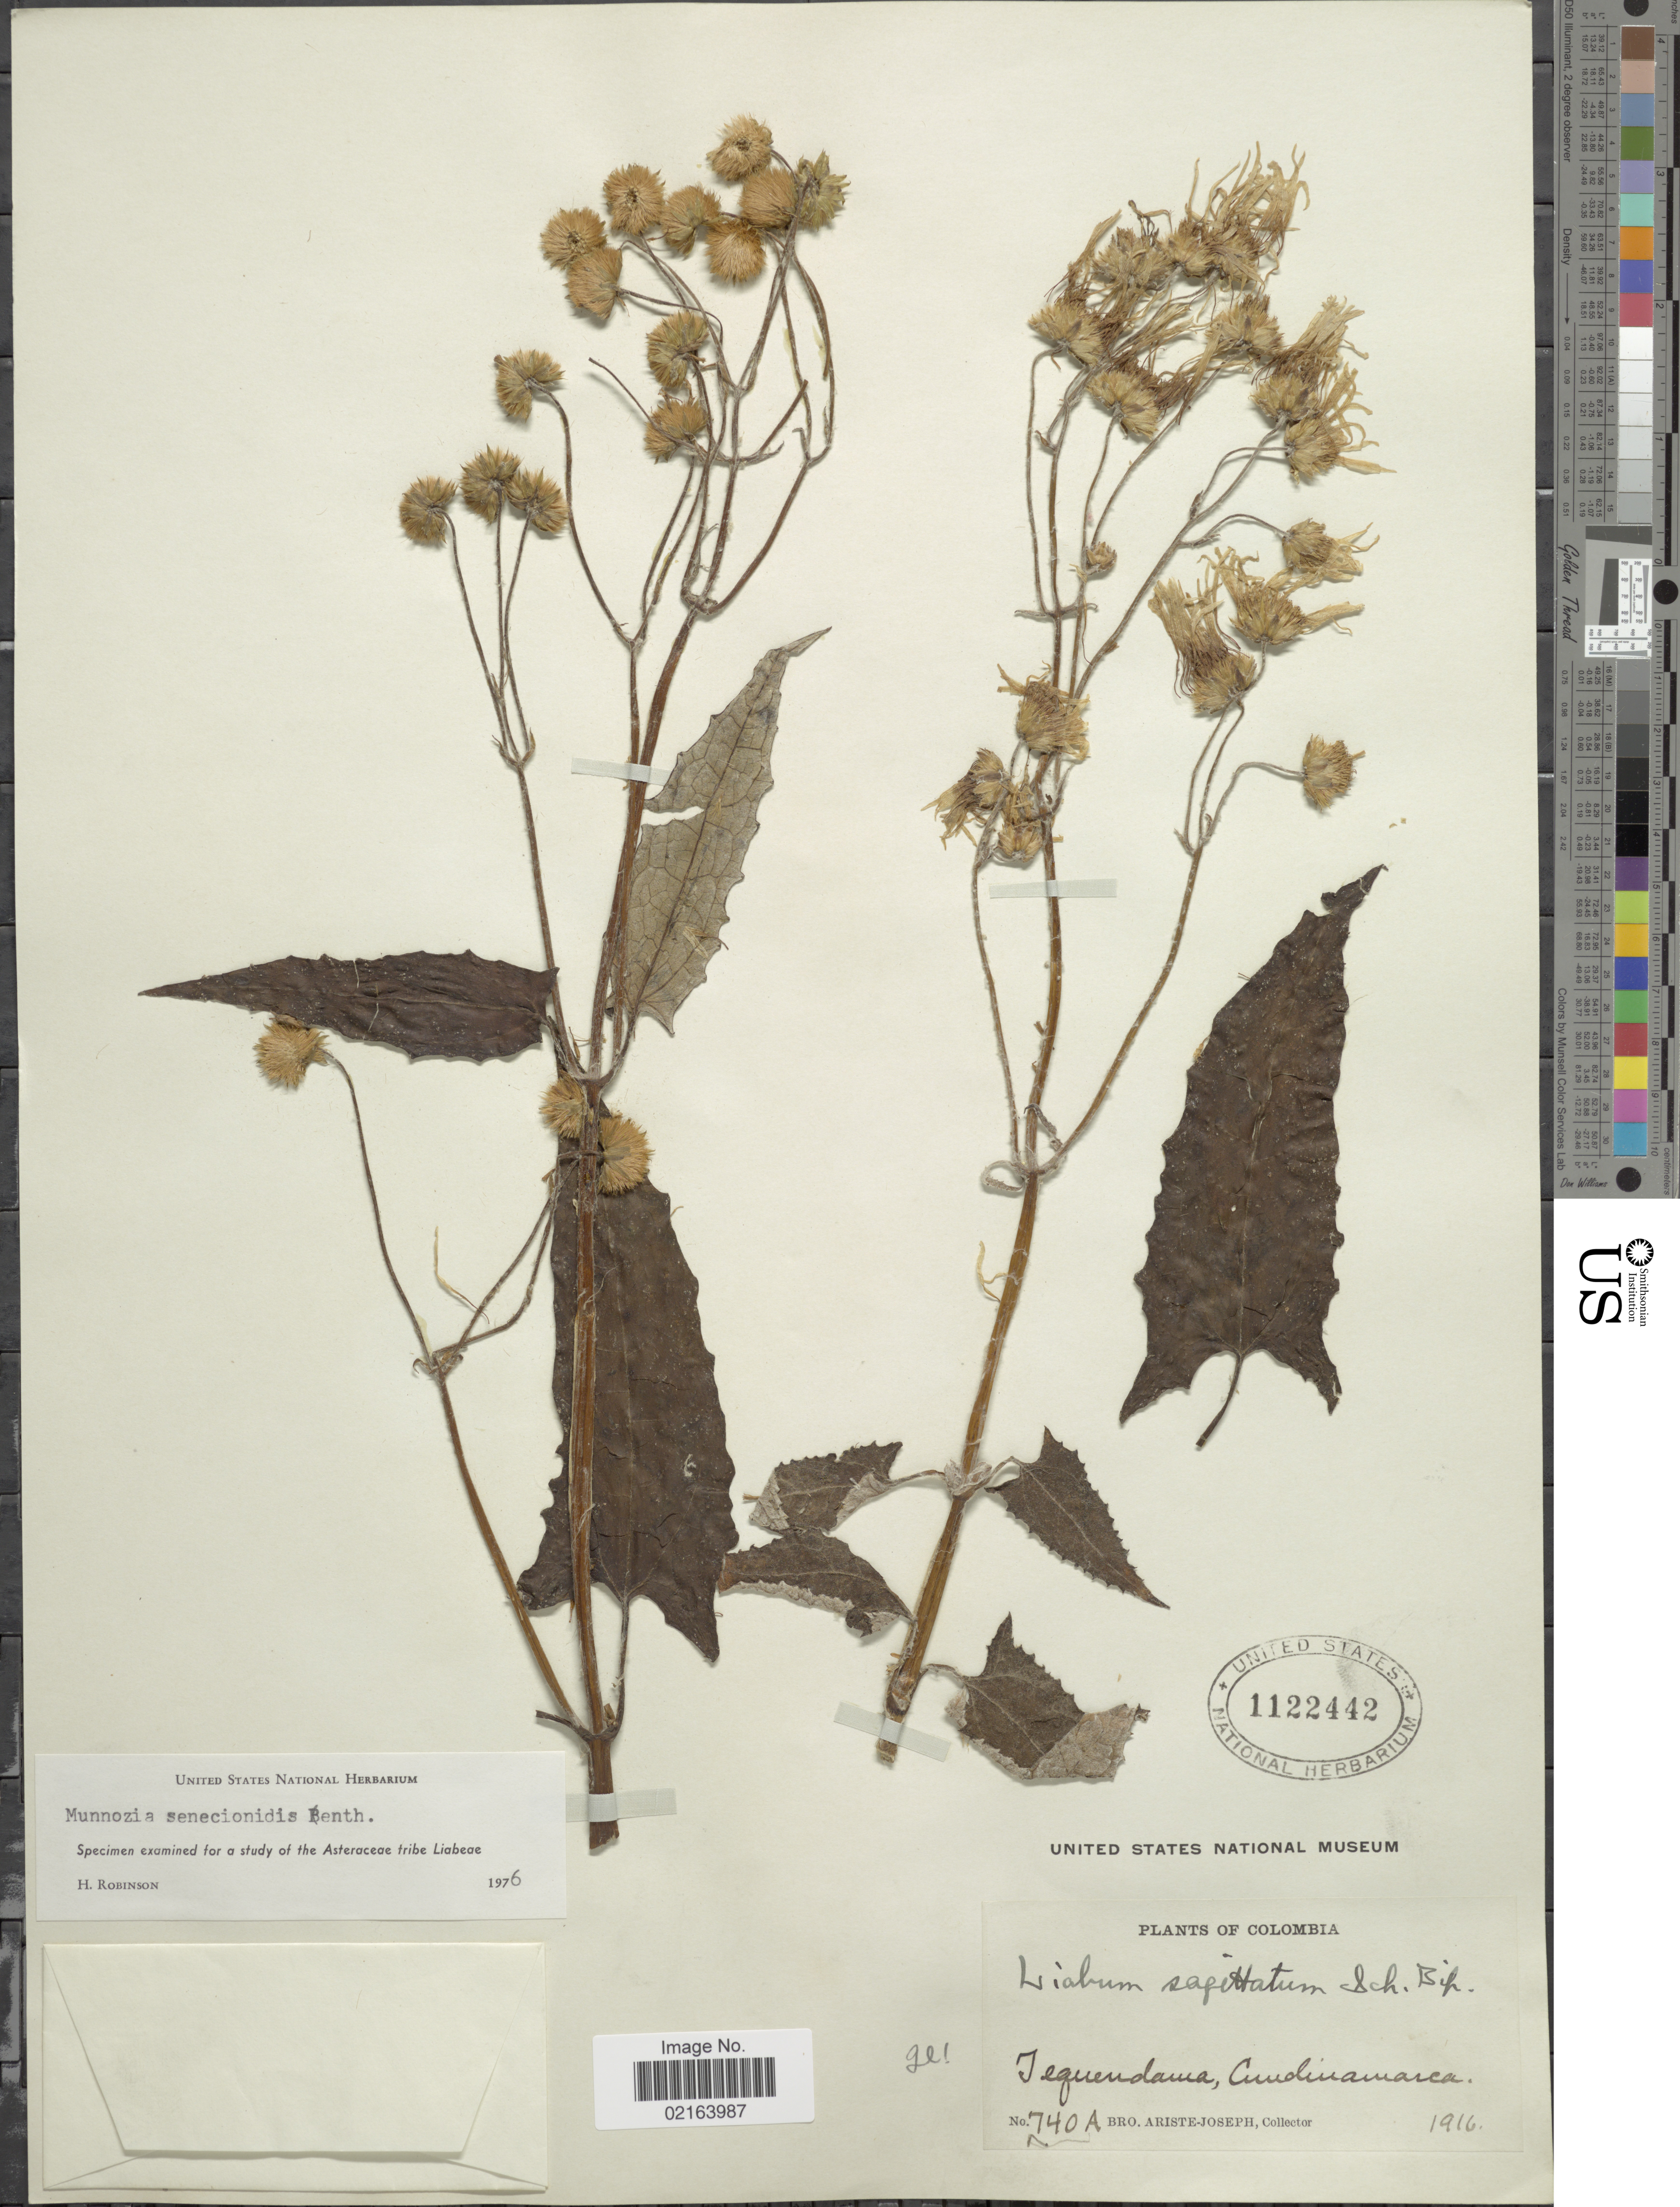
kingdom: Plantae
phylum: Tracheophyta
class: Magnoliopsida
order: Asterales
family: Asteraceae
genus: Munnozia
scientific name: Munnozia senecionidis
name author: Benth.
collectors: Bro. Ariste-Joseph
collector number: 740A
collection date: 1916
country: Colombia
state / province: Cundinamarca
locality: Tequendama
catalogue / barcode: US 1122442